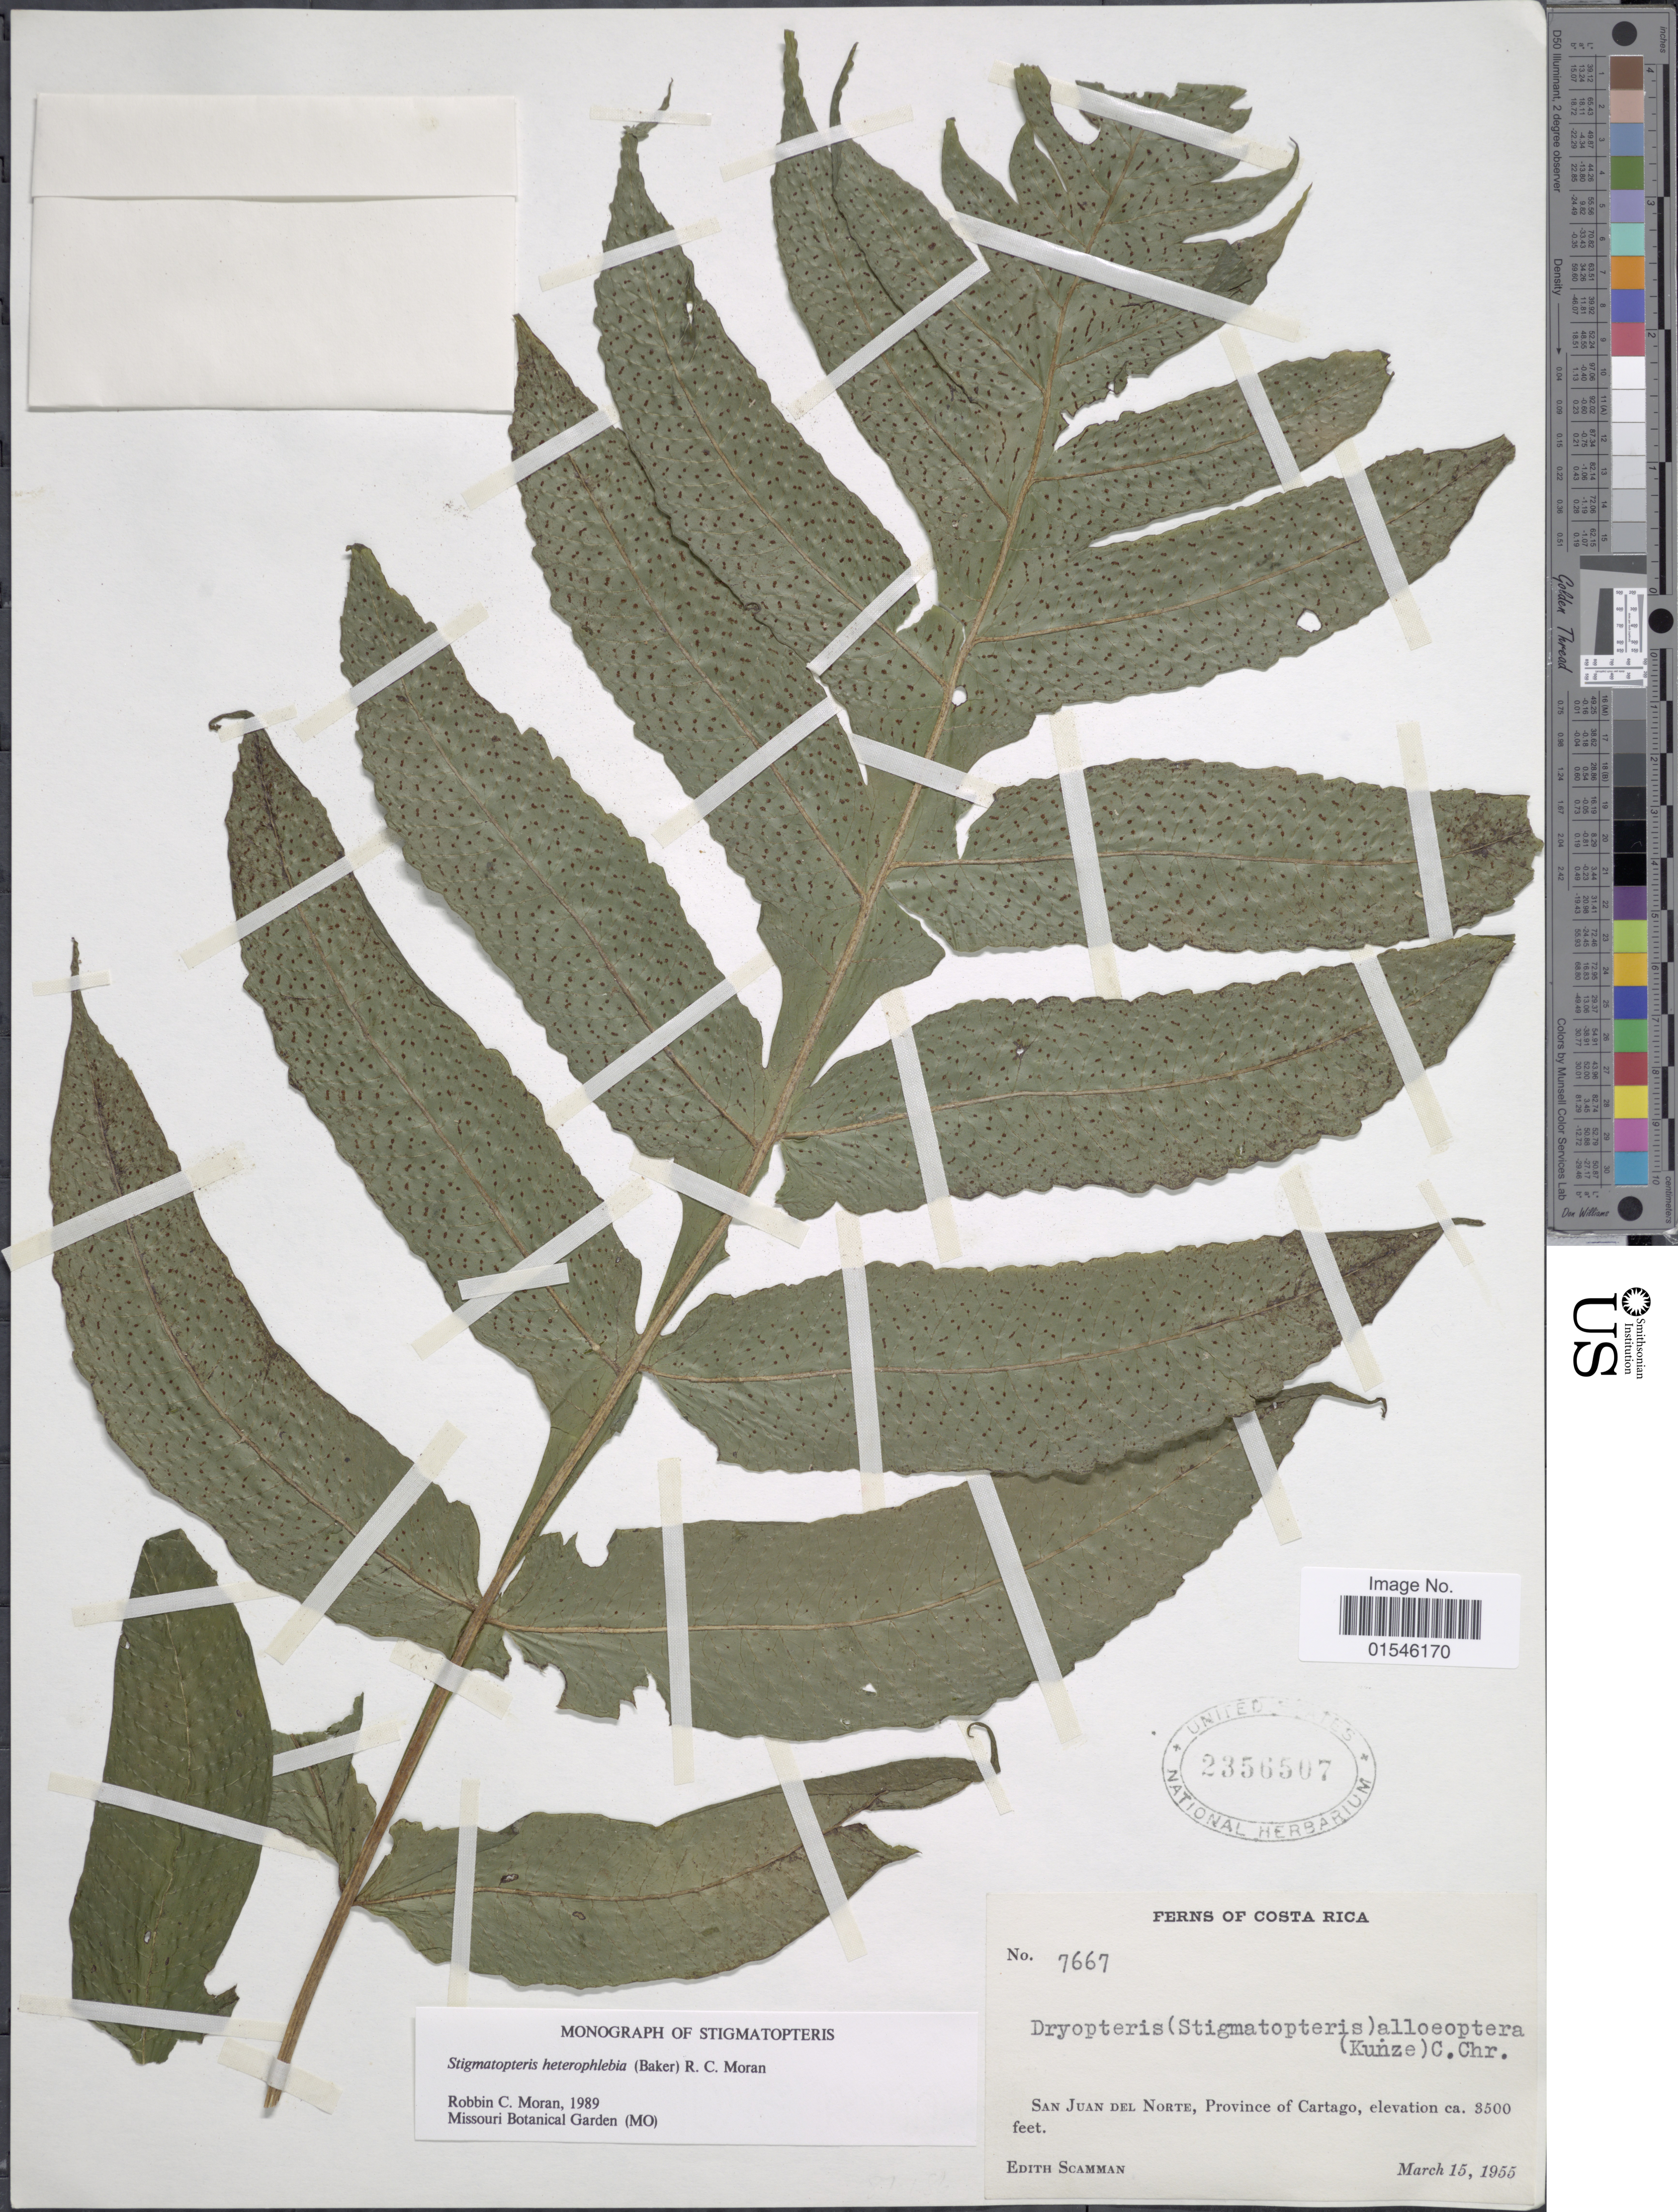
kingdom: Plantae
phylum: Tracheophyta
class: Polypodiopsida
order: Polypodiales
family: Dryopteridaceae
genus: Stigmatopteris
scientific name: Stigmatopteris heterophlebia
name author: (Baker) R.C. Moran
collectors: E. Scamman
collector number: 7667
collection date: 1955-03-15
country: Costa Rica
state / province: Cartago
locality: San Juan del Norte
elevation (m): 1067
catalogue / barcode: US 2356507